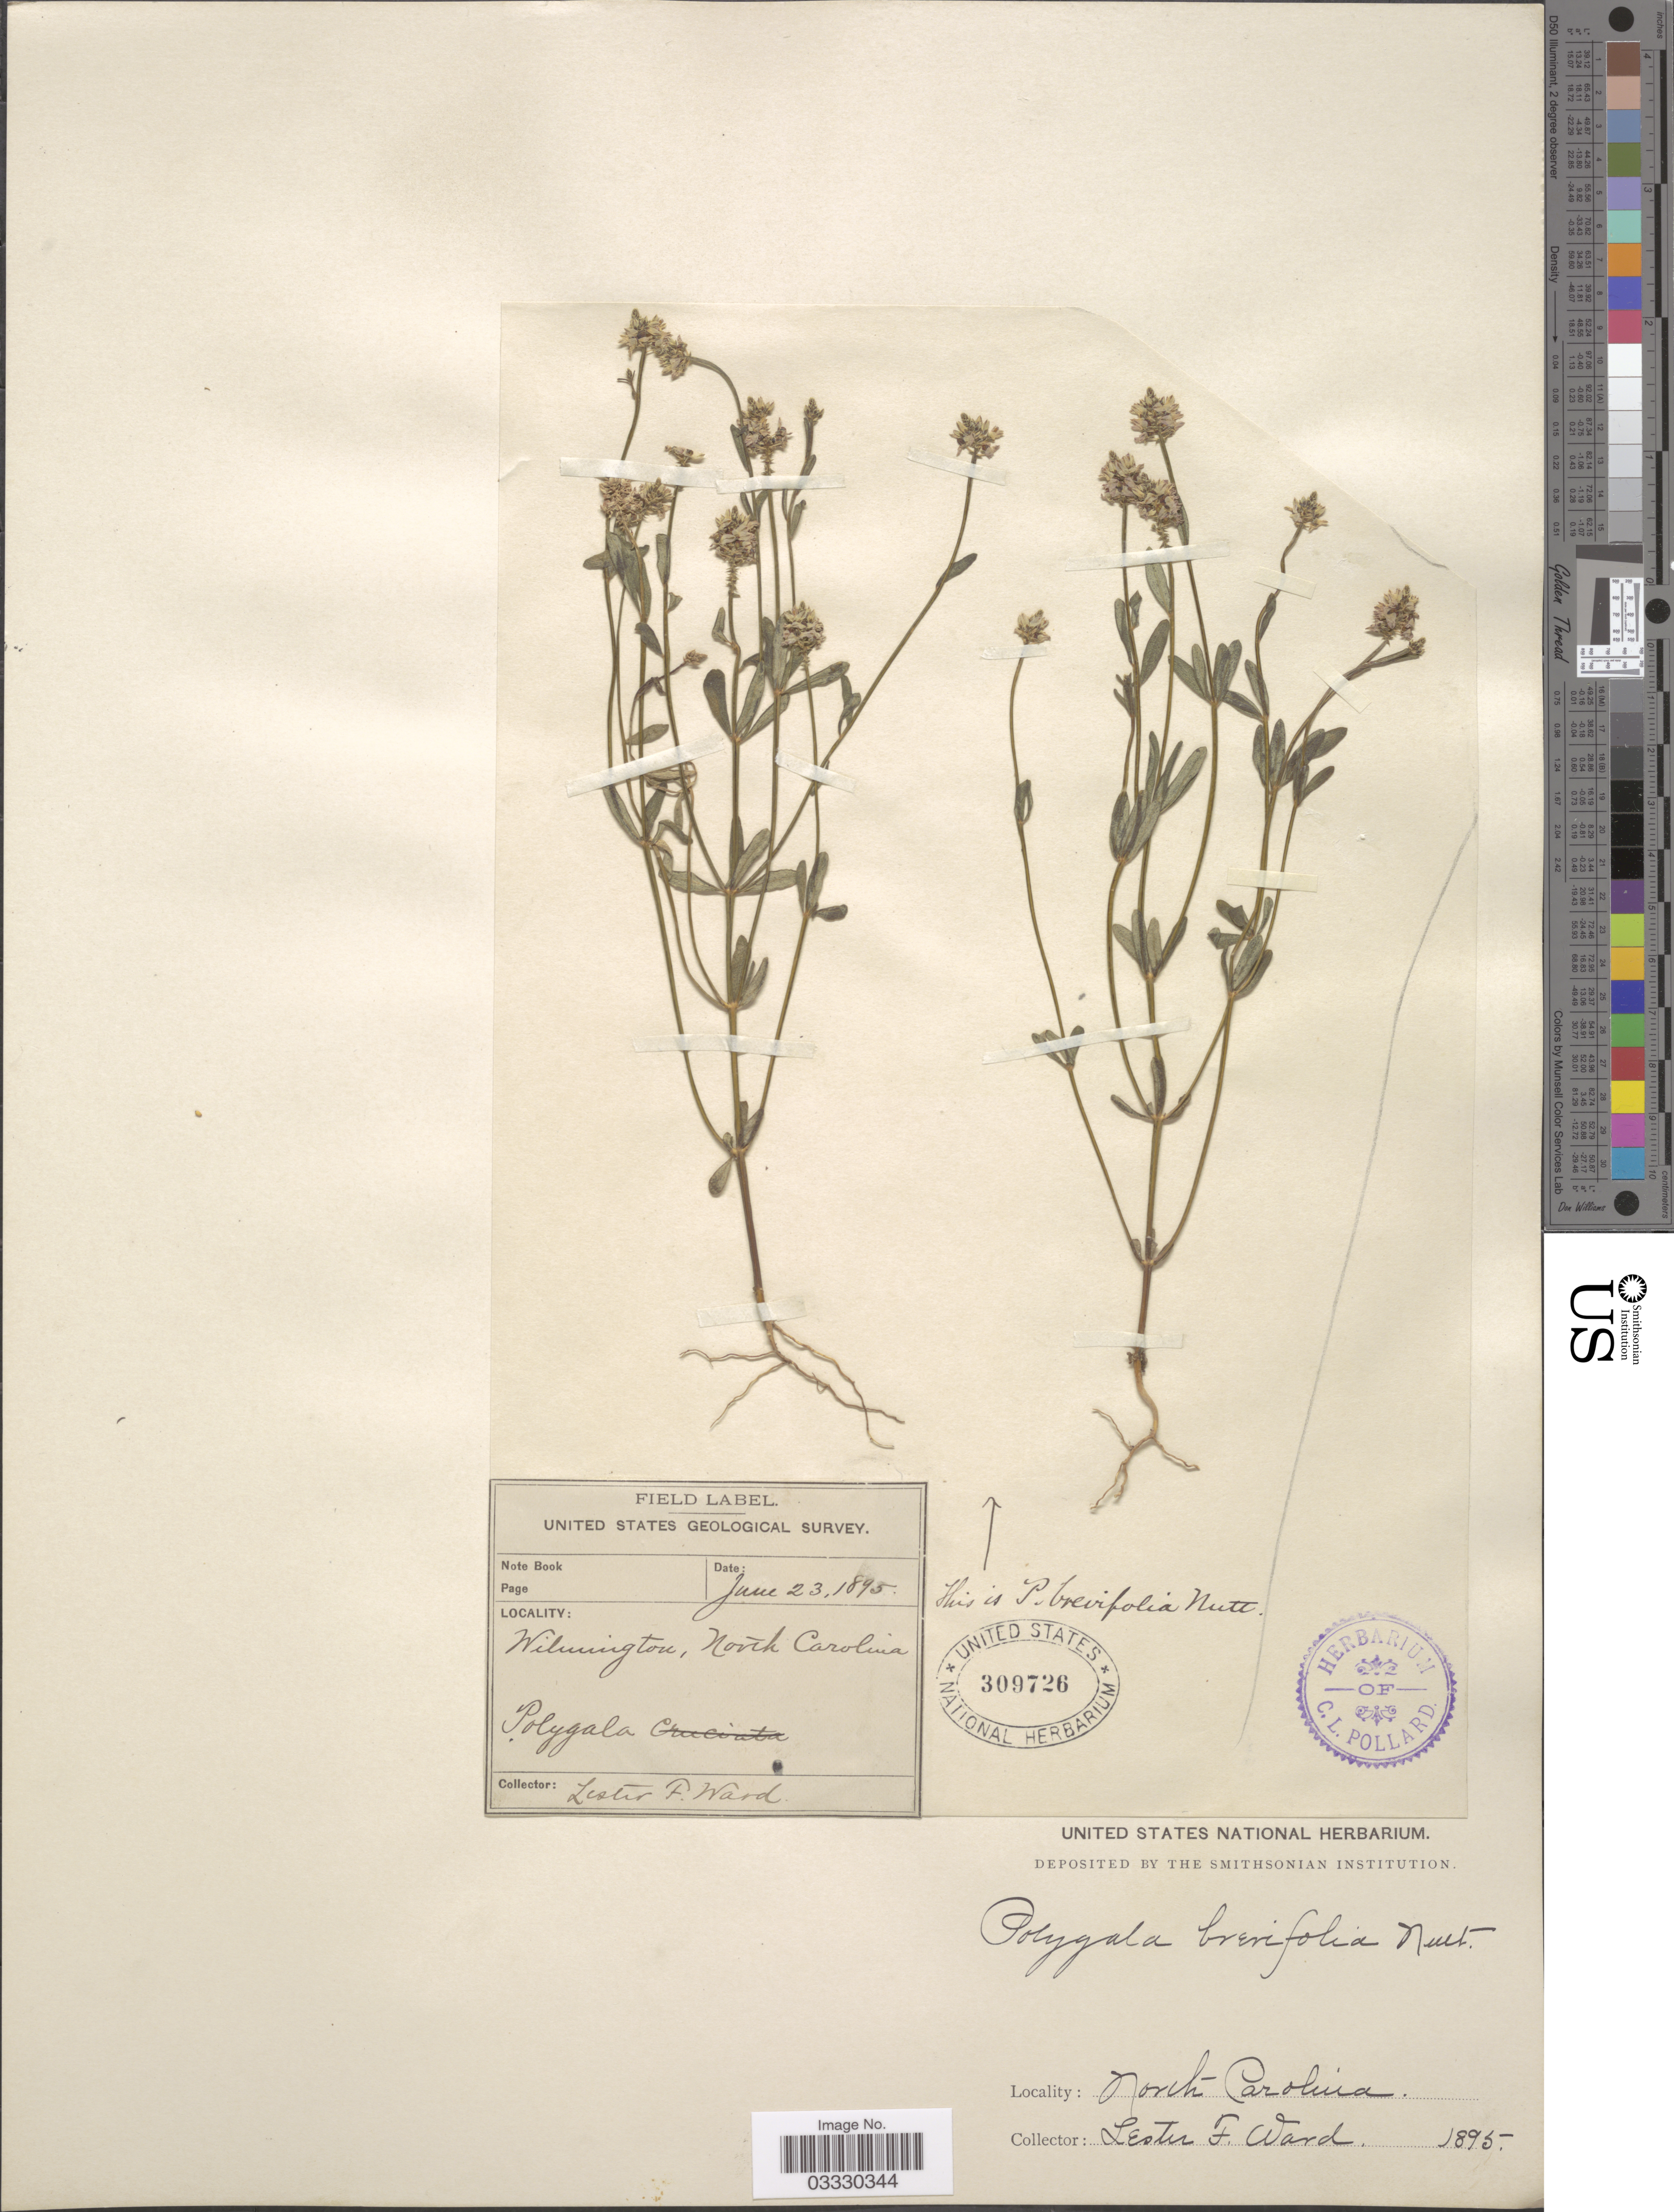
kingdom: Plantae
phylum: Tracheophyta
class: Magnoliopsida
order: Fabales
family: Polygalaceae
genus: Polygala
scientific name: Polygala brevifolia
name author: Nutt.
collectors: L. F. Ward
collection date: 1895-06-23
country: United States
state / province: North Carolina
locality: Wilmington.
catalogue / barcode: US 309726